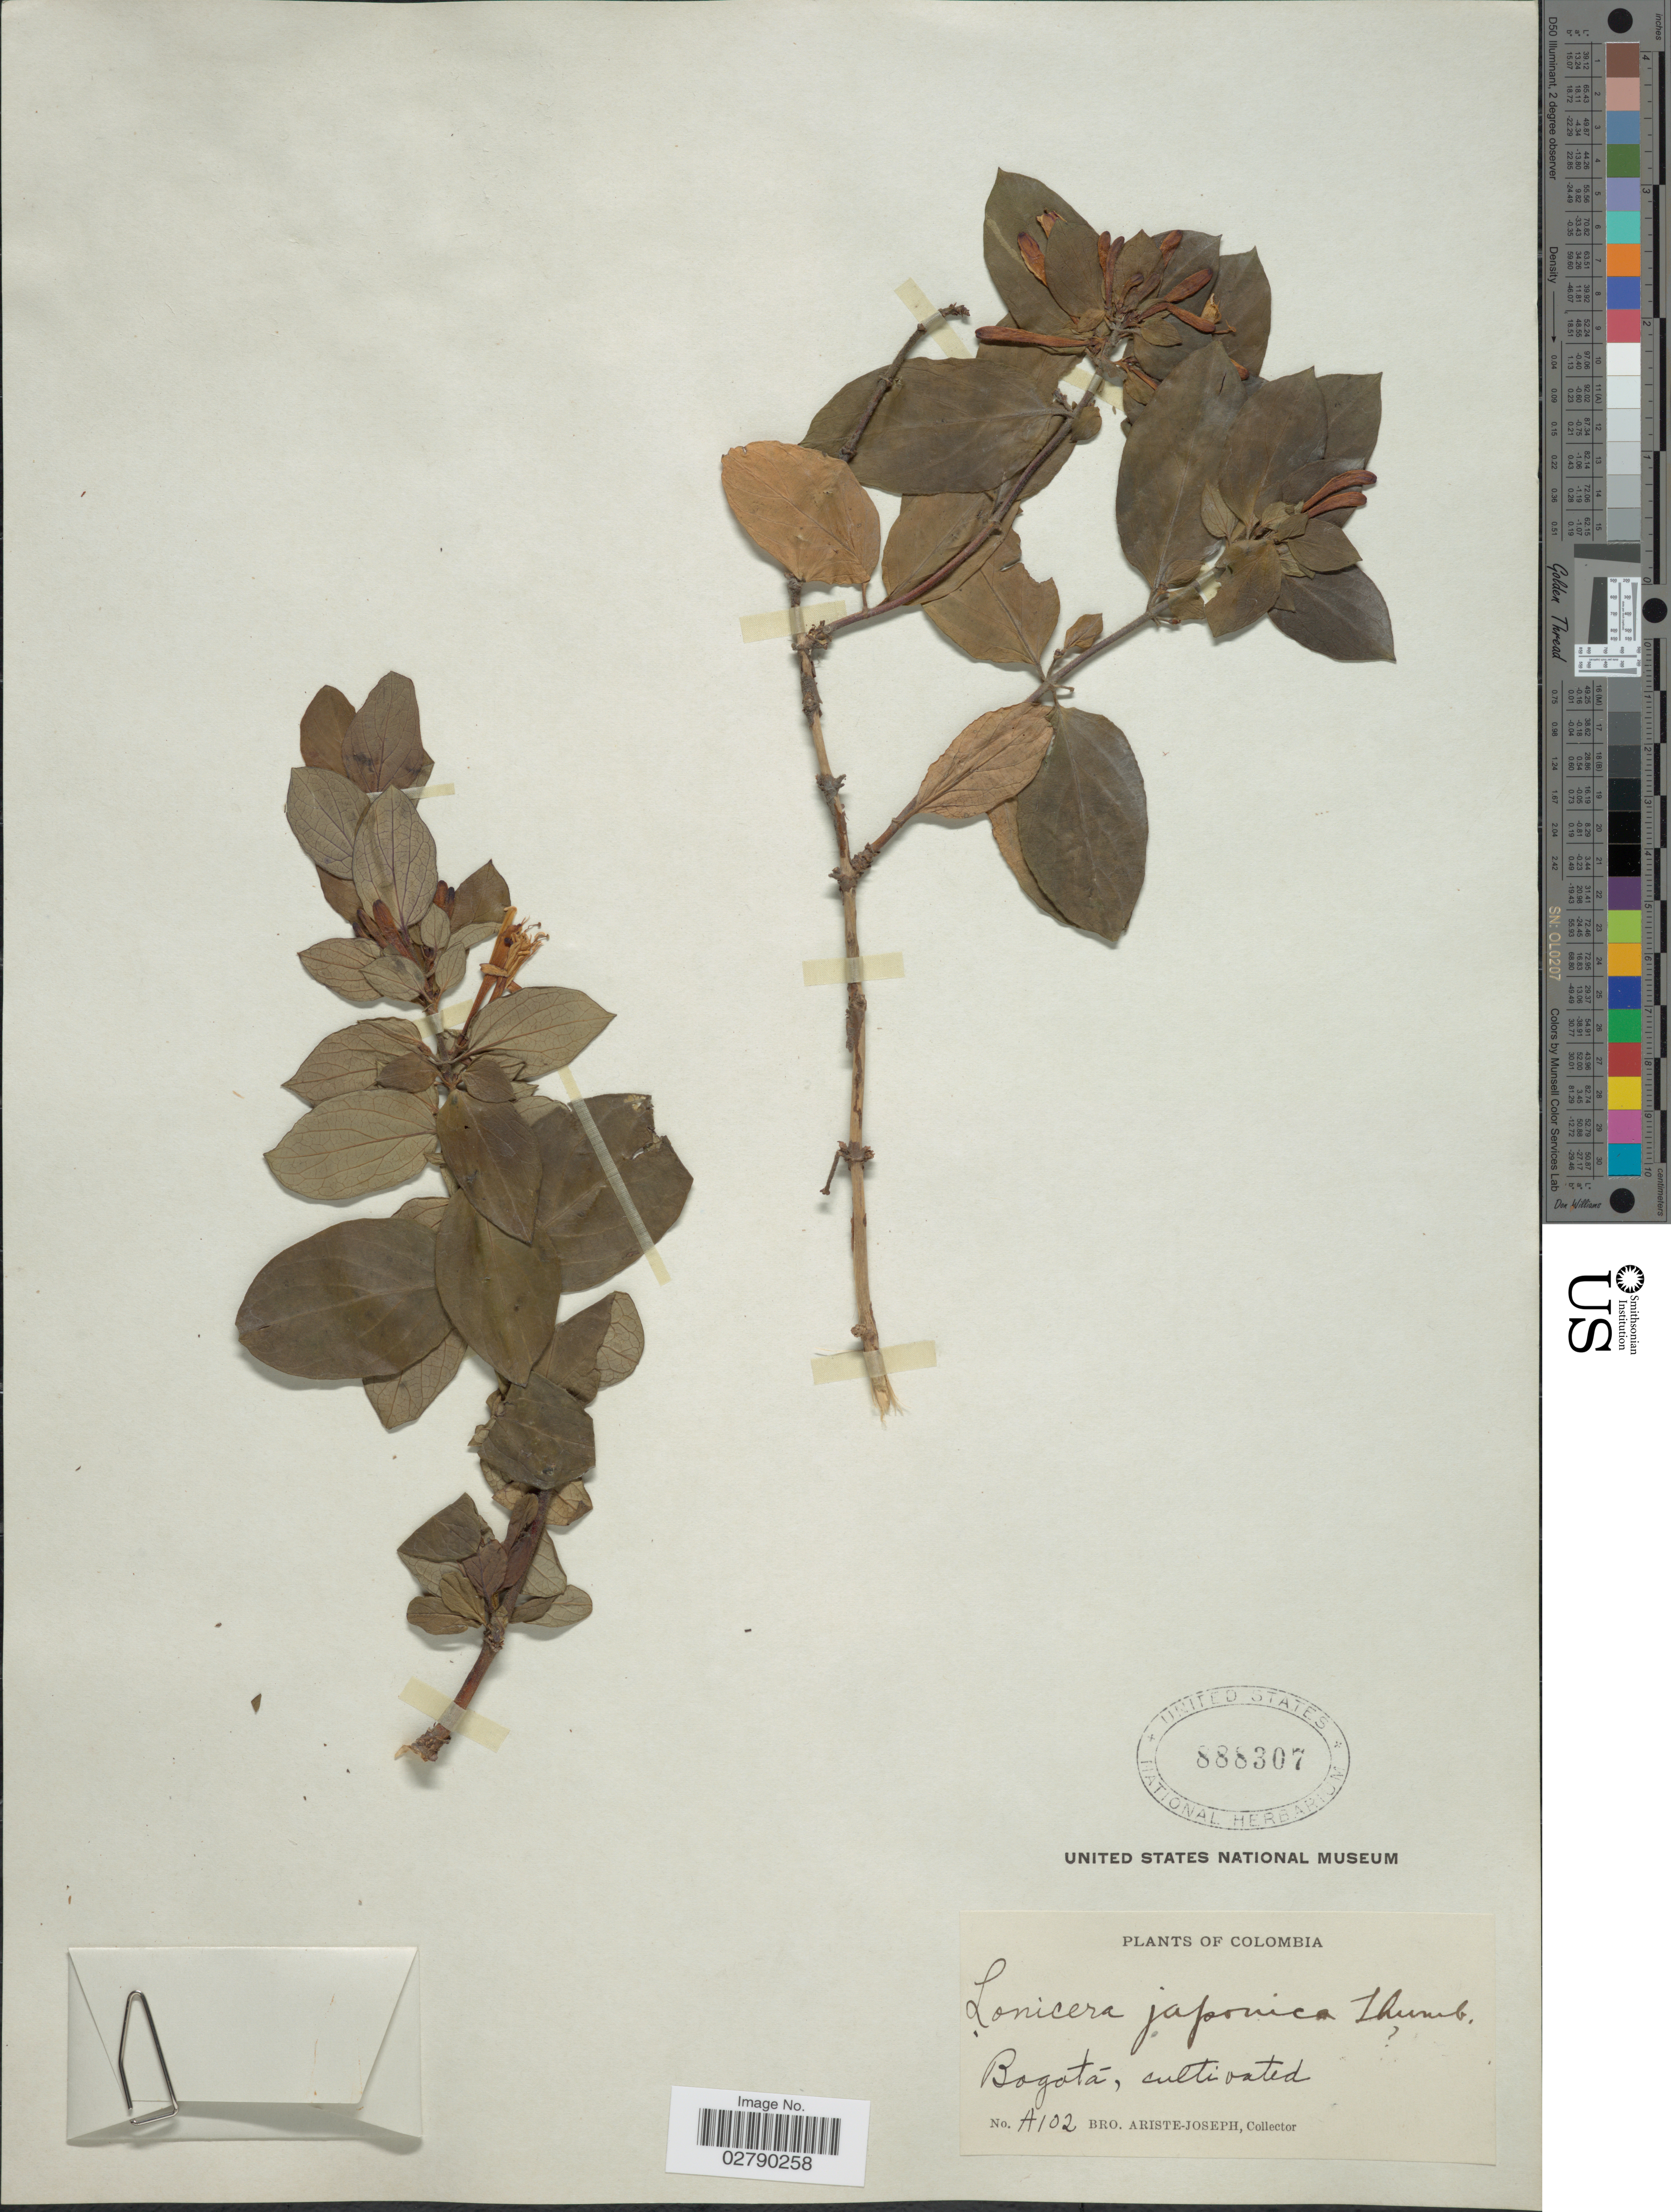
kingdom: Plantae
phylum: Tracheophyta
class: Magnoliopsida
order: Dipsacales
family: Caprifoliaceae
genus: Lonicera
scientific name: Lonicera japonica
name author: Thunb.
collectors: Bro. Ariste-Joseph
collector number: A102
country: Colombia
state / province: Bogota D.C.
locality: Bogotá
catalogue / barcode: US 888307